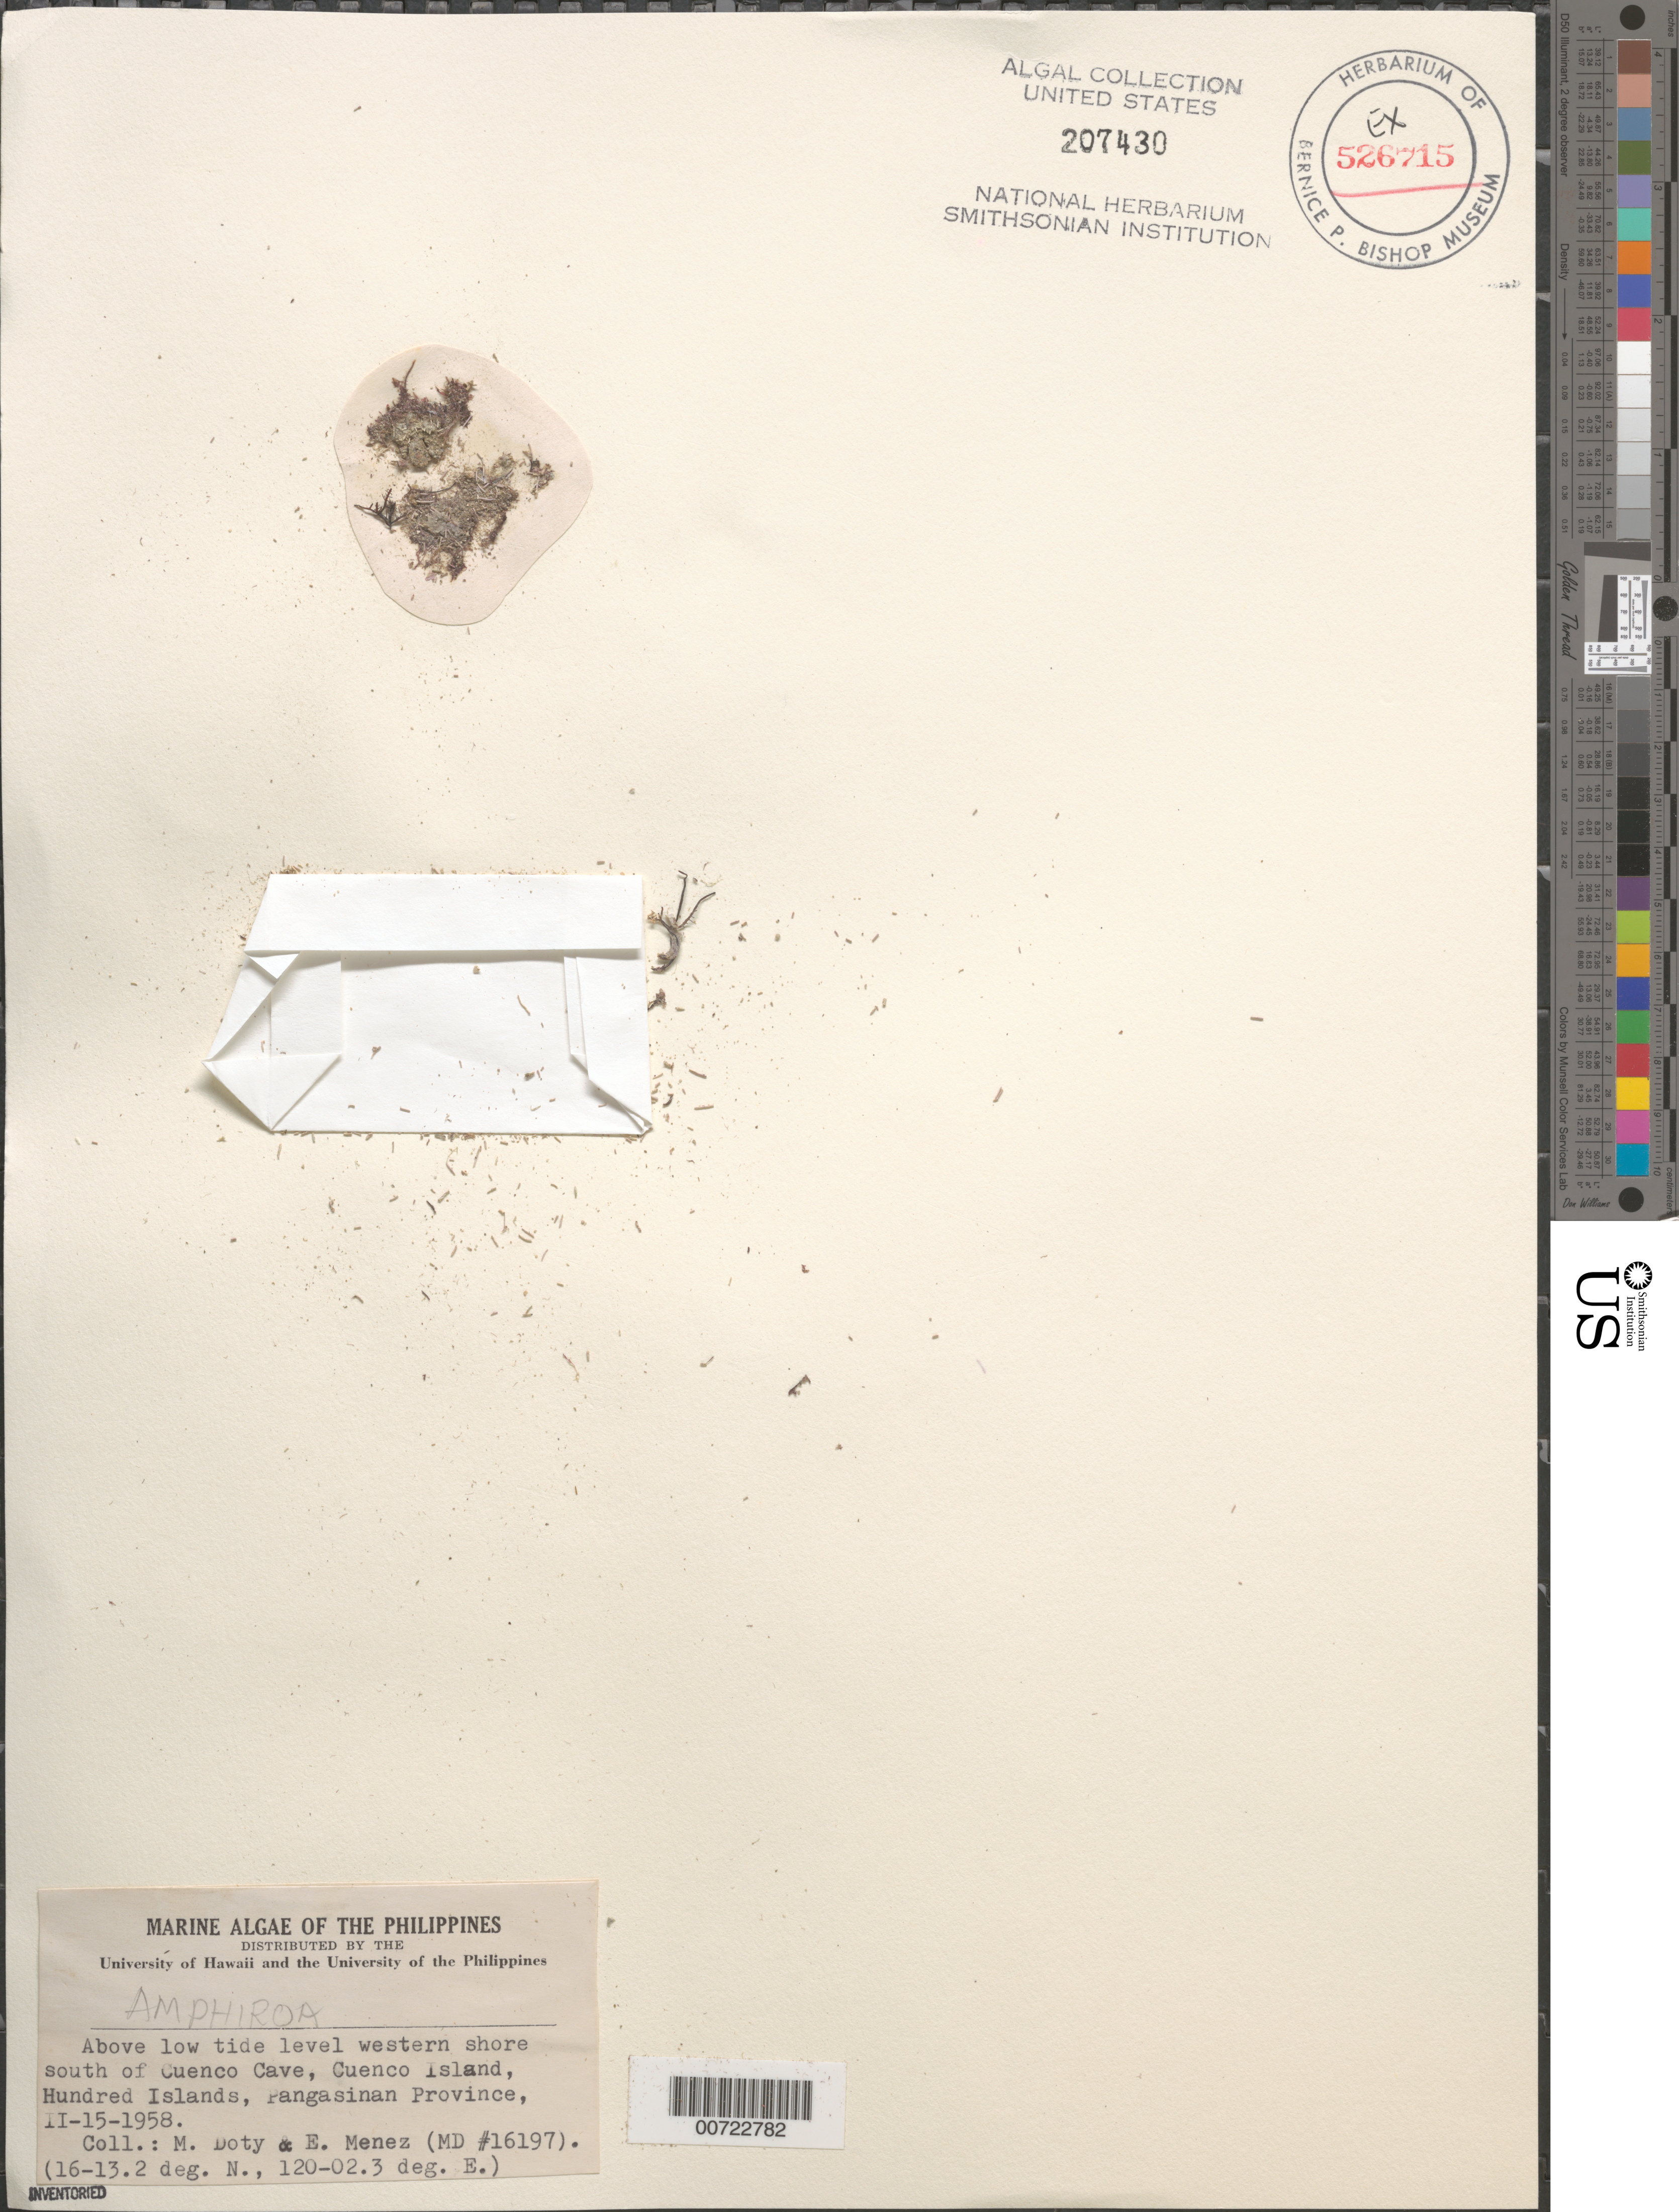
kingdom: Plantae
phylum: Rhodophyta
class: Florideophyceae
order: Corallinales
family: Lithophyllaceae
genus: Amphiroa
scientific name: Amphiroa sp.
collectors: M. S. Doty & Meñez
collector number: MSD 16197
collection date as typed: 15 Feb 1958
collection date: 1958-02-15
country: Philippines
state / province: Ilocos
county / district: Pangasinan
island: Cuenco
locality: Western shore south of Cuenco Cave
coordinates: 16-13.2 deg. N, 120-02.3 deg. E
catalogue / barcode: US 207430